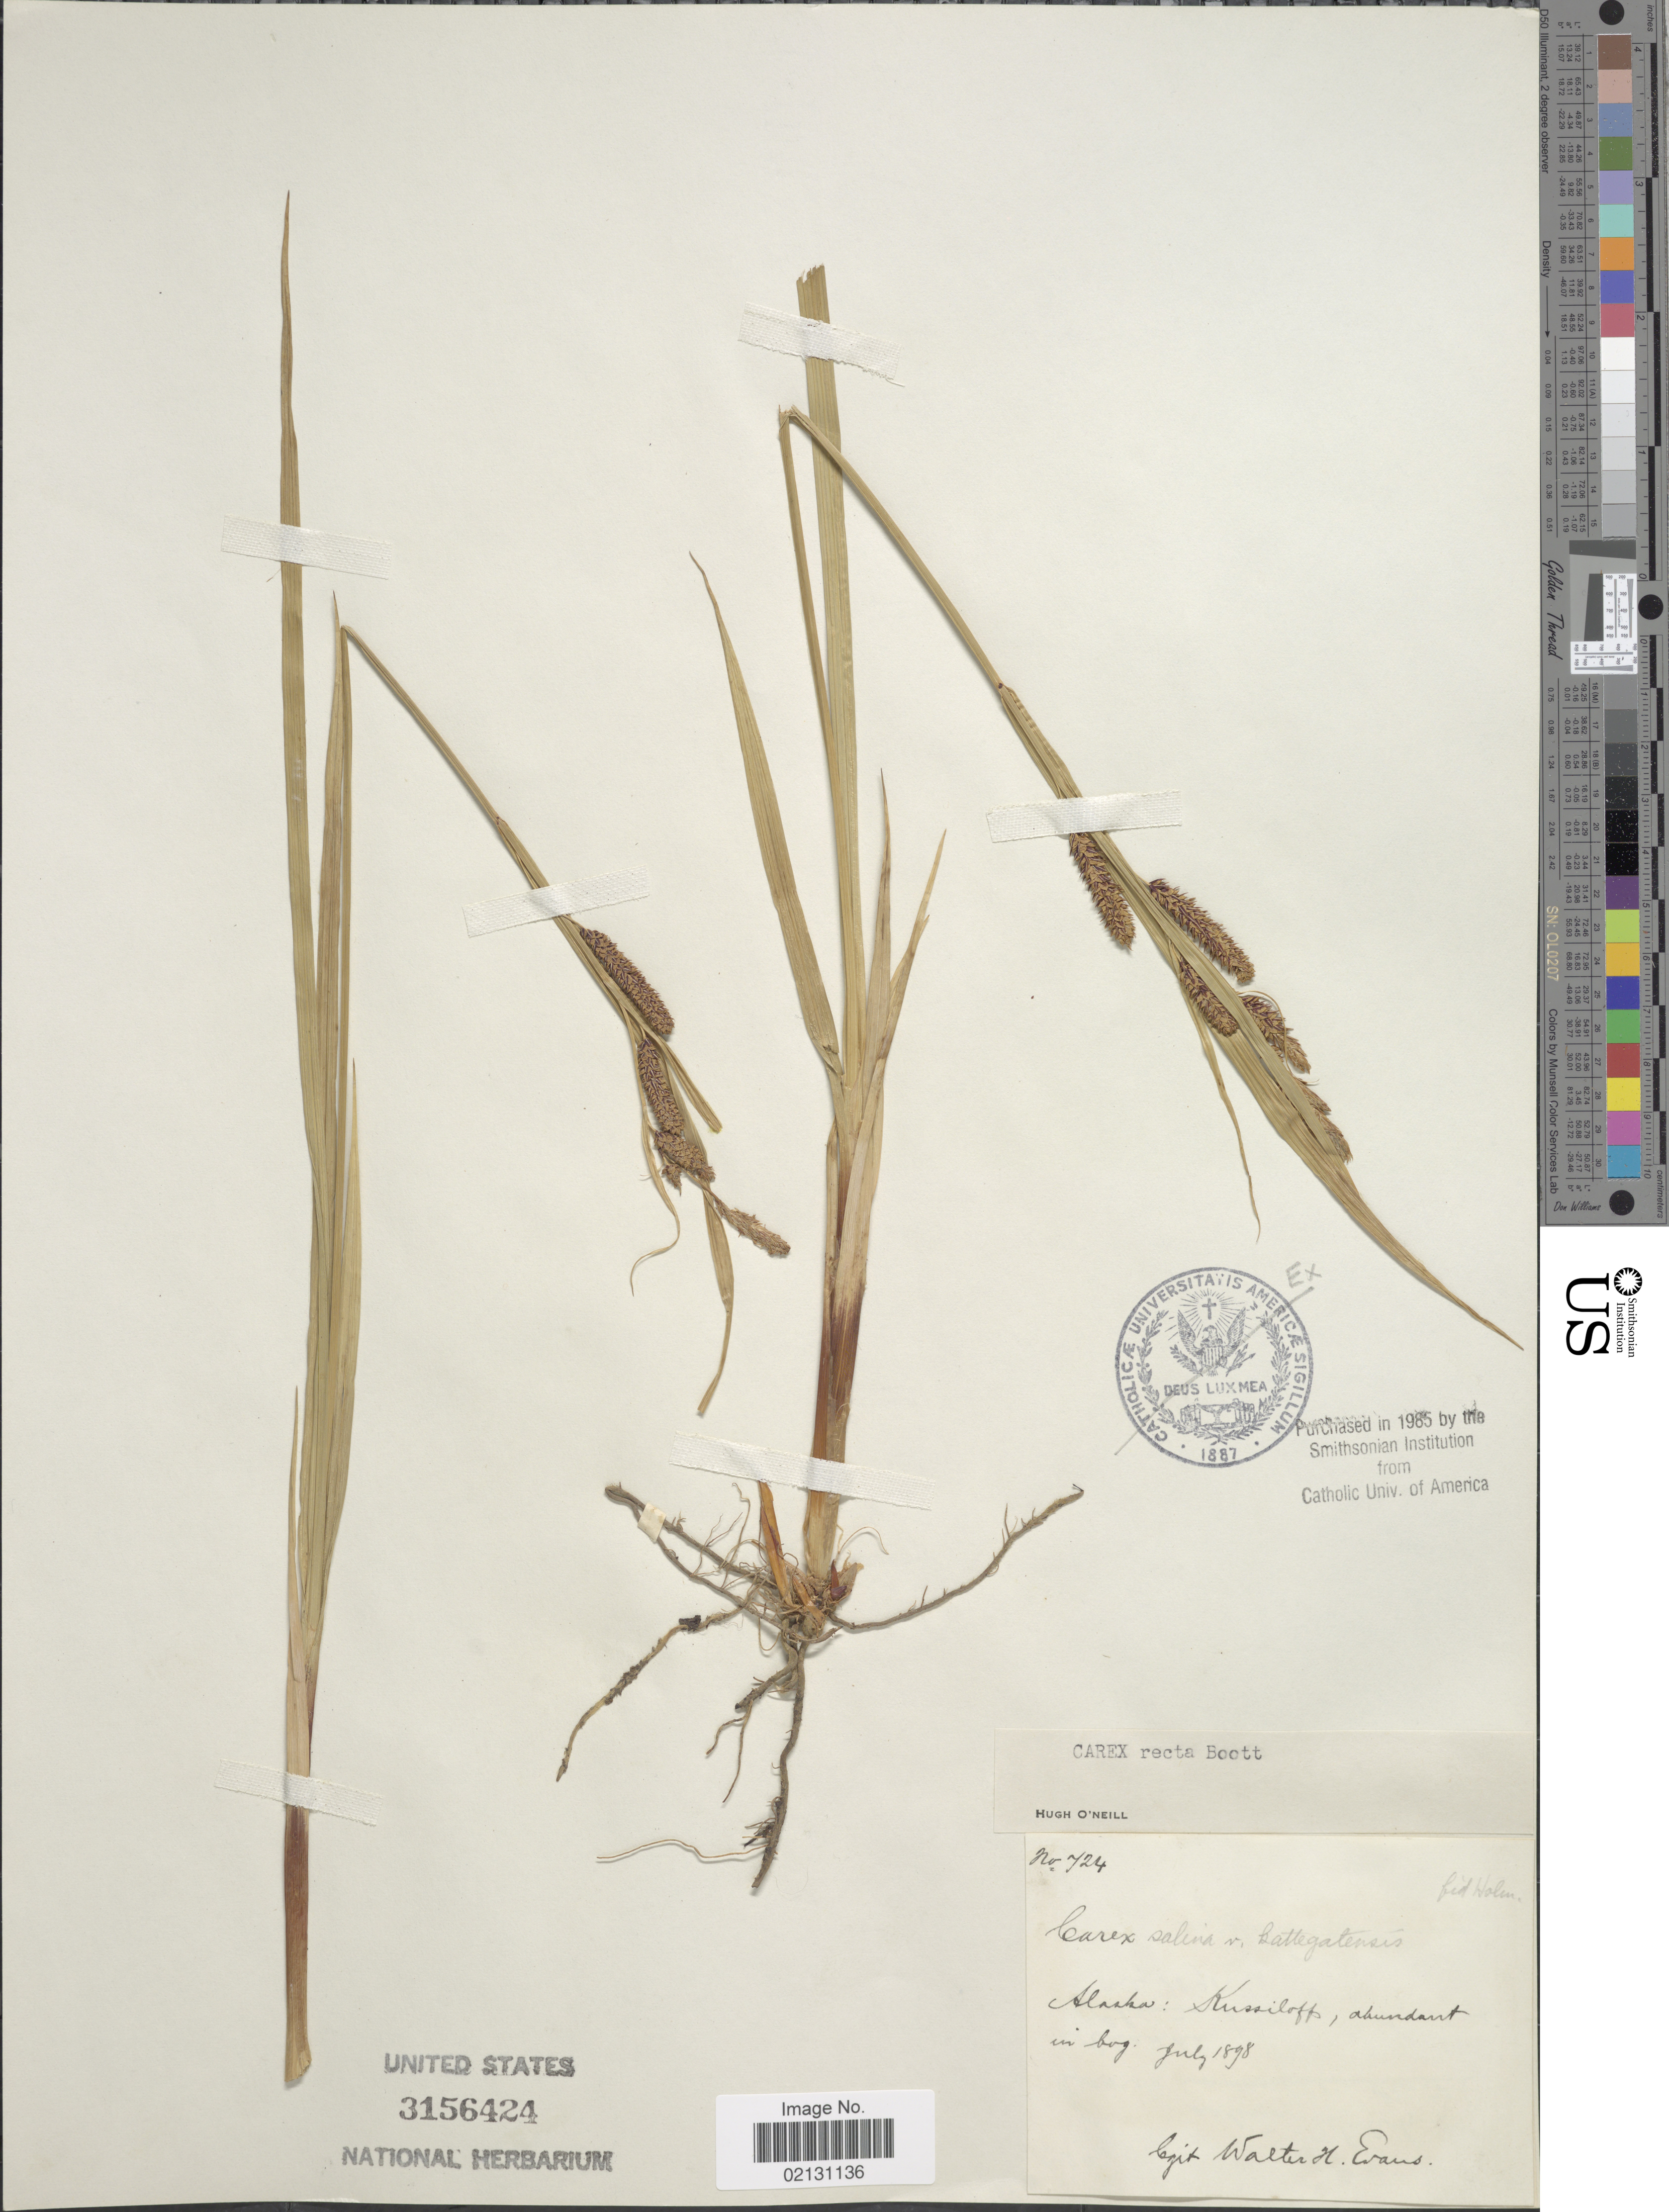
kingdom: Plantae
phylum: Tracheophyta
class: Liliopsida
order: Poales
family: Cyperaceae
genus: Carex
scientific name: Carex recta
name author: Boott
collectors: W. H. Evans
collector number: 724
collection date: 1898-07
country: United States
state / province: Alaska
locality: Kussiloff, abundant in bog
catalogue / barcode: US 3156424